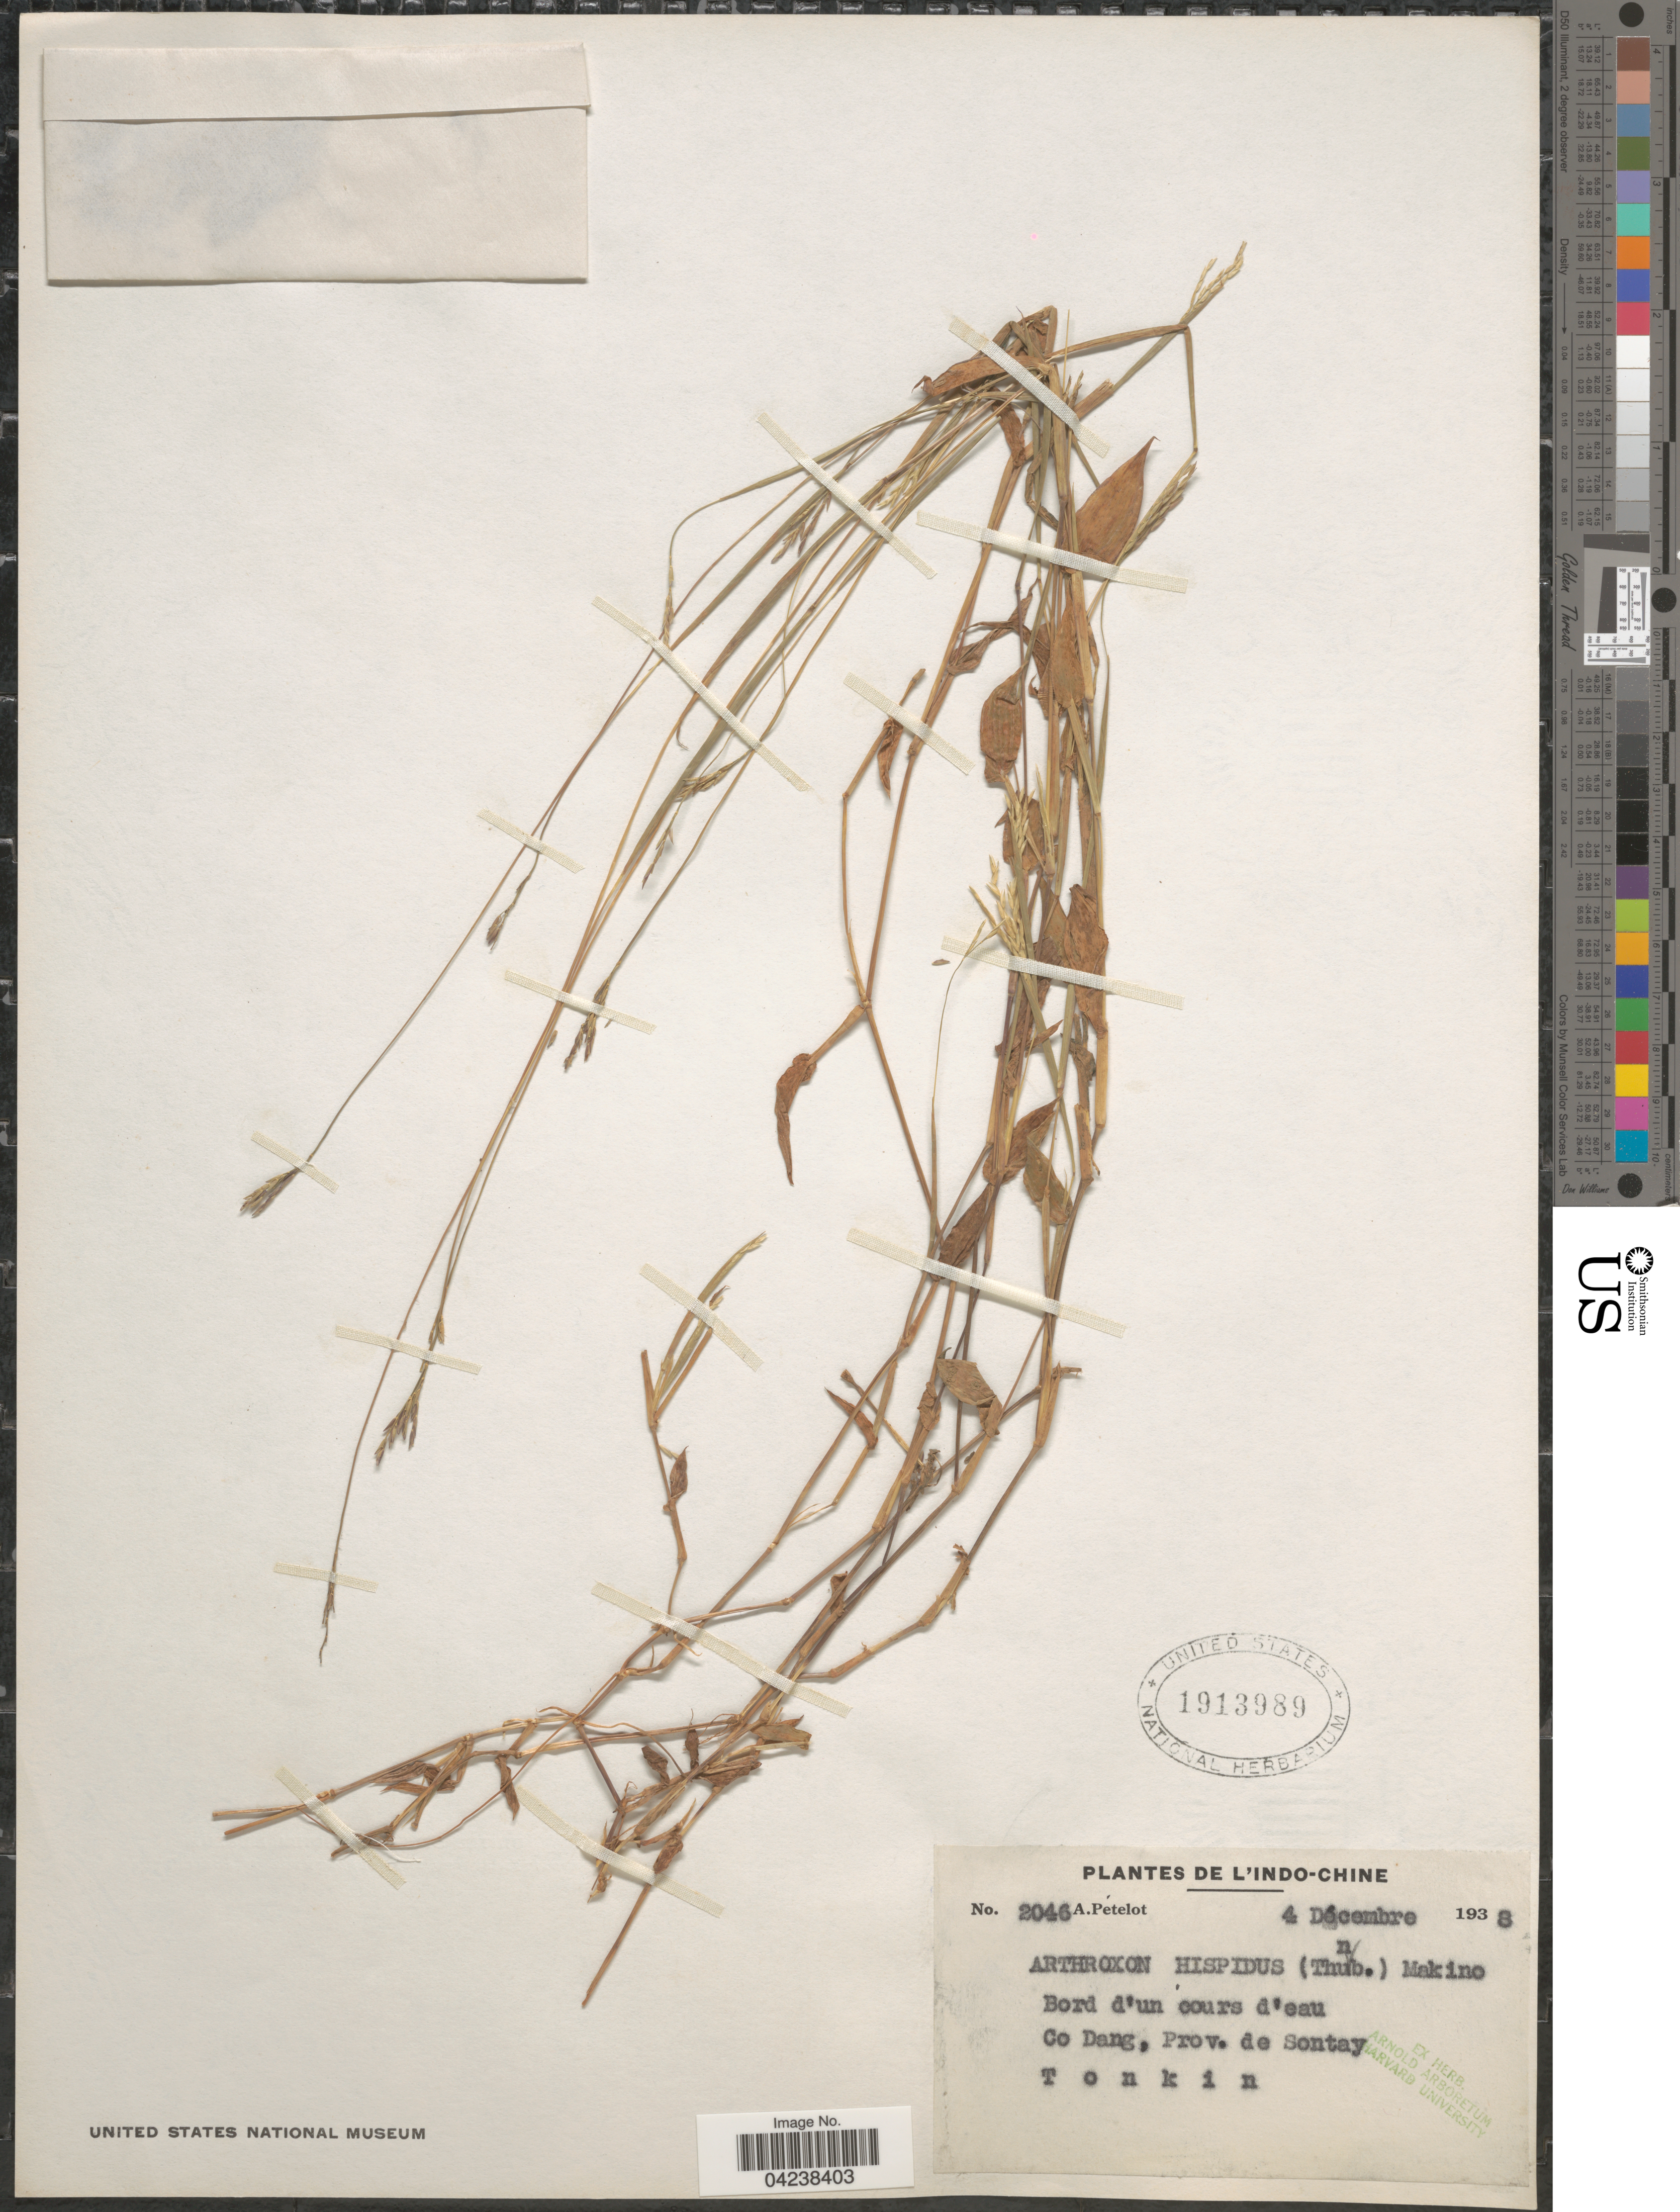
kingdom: Plantae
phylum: Tracheophyta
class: Liliopsida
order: Poales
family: Poaceae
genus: Arthraxon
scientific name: Arthraxon hispidus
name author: (Thunb.) Makino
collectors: A. Petelot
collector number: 2046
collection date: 1938-12-04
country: Vietnam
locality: L'Indo-Chine. Bord d'un cours d'eau. Co Dang, Prov. de Sontay. Tonkin.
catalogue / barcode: US 1913989